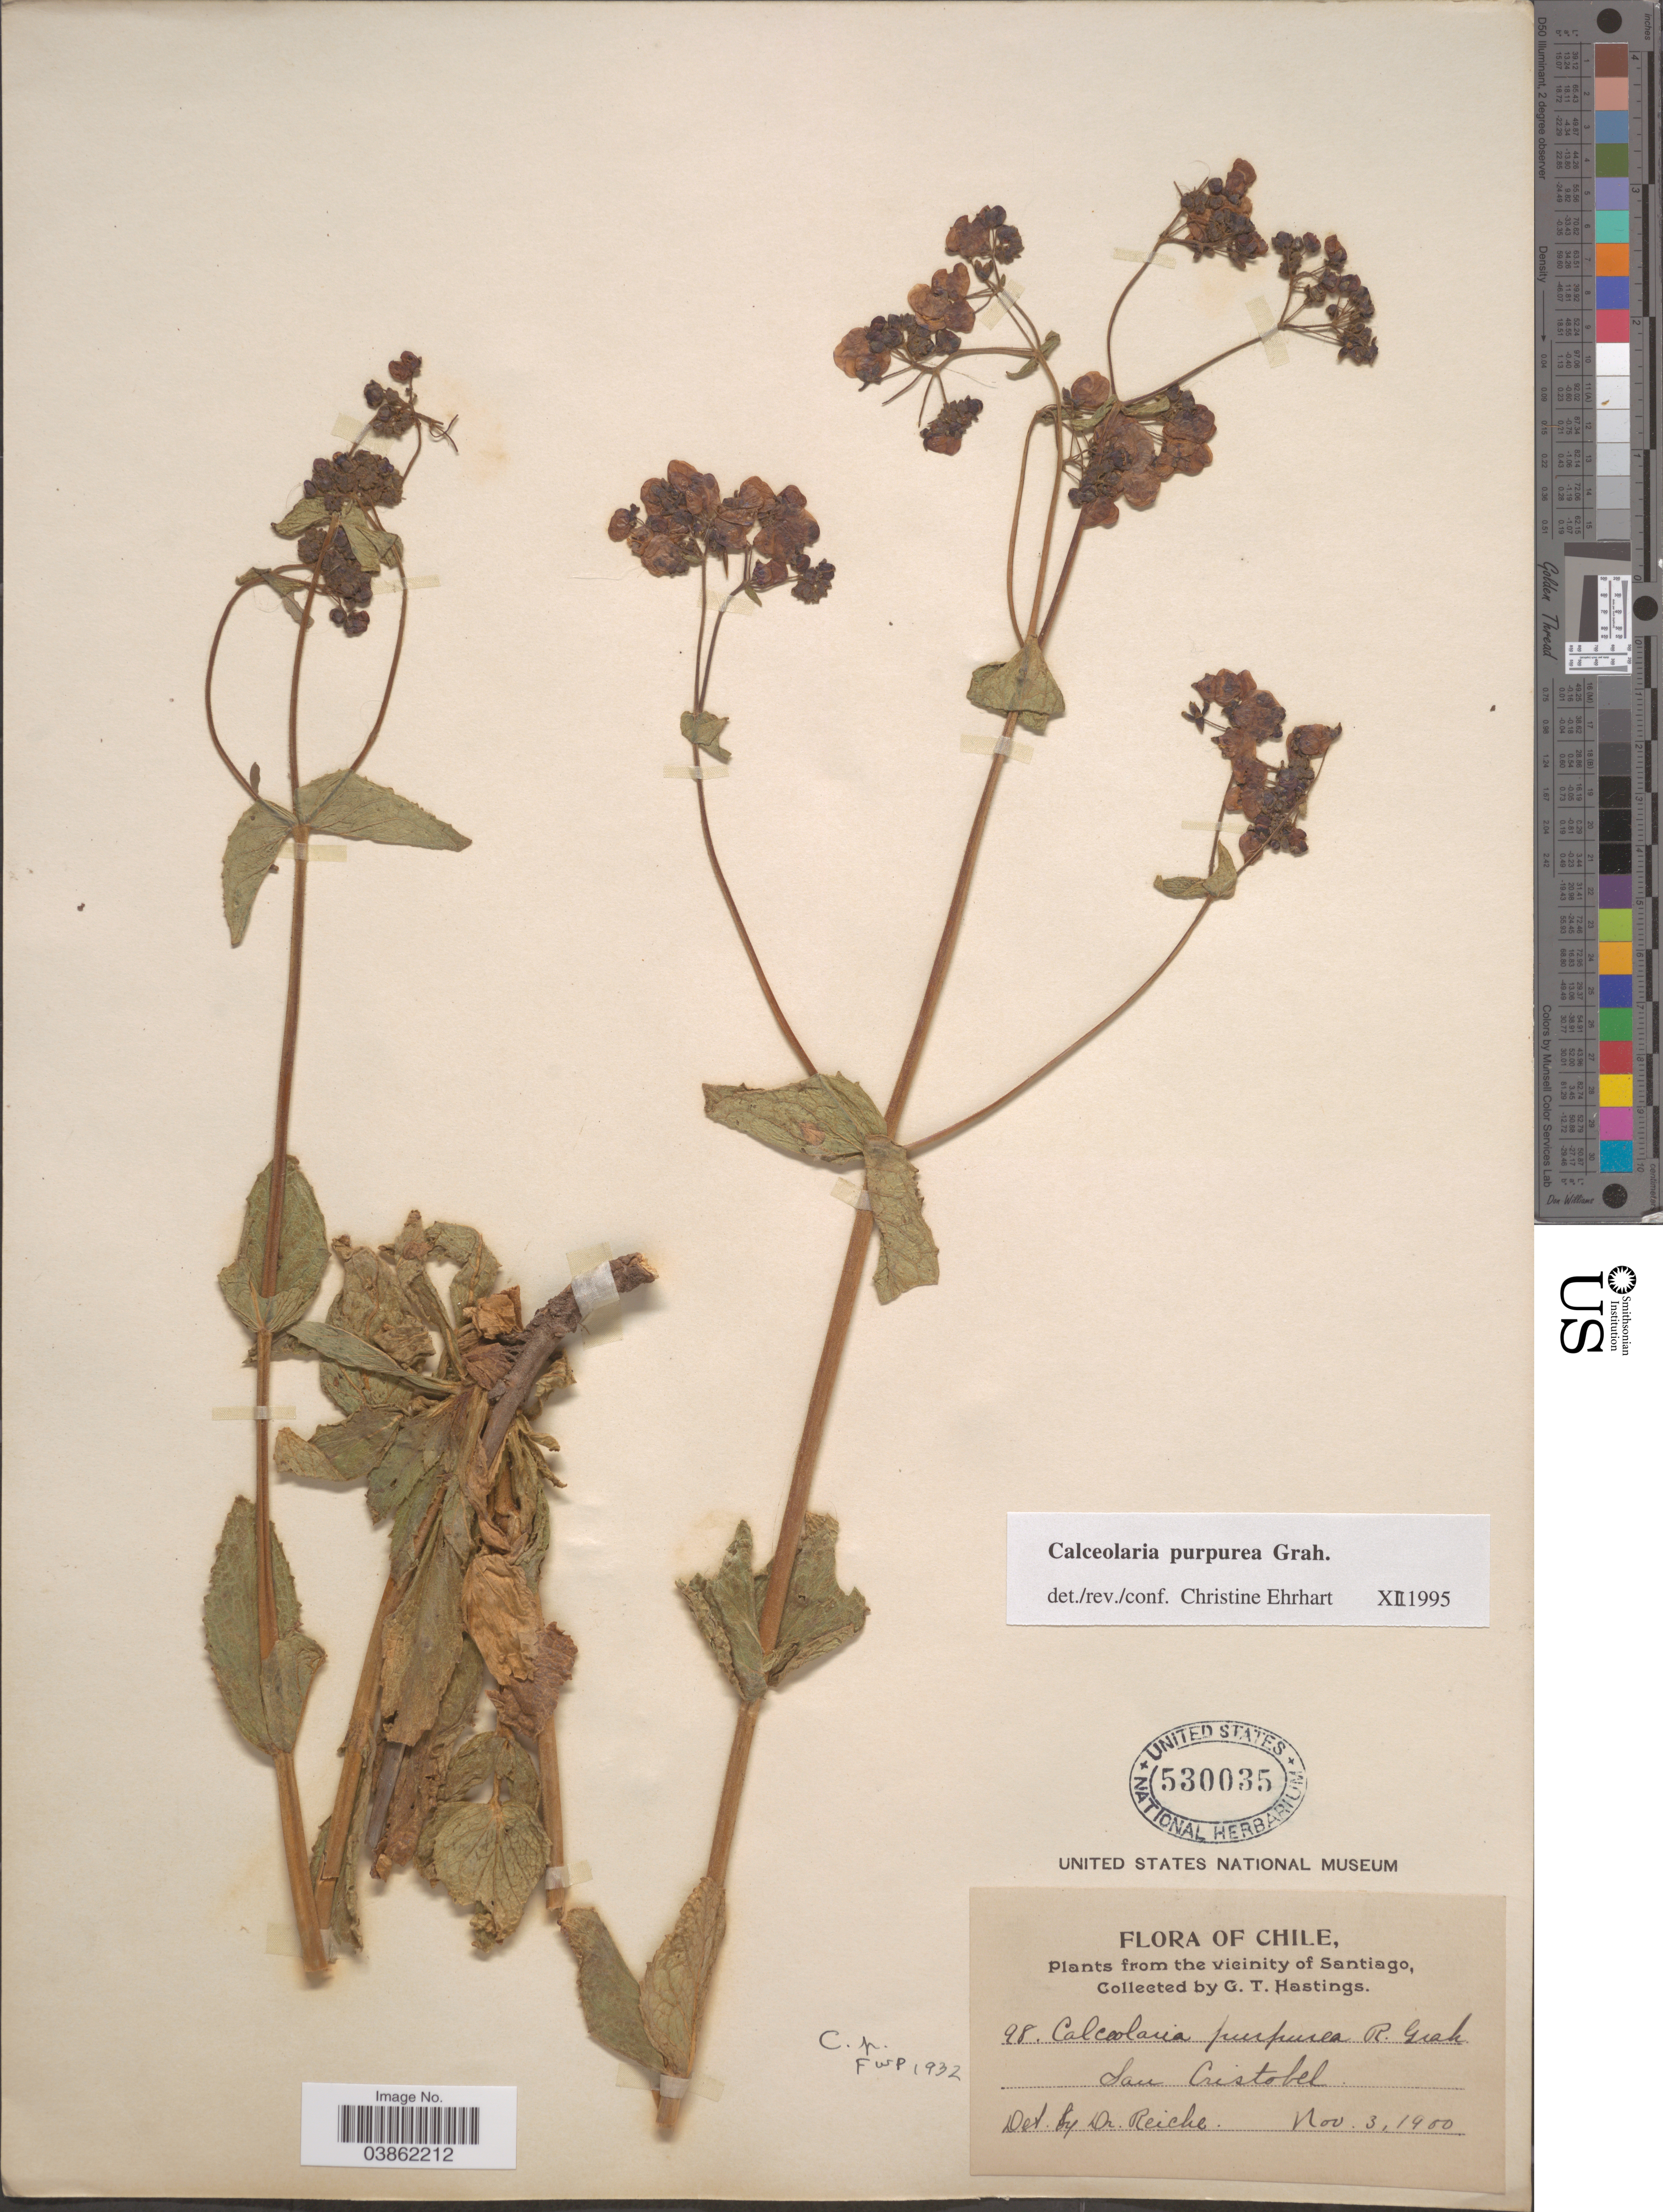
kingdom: Plantae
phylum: Tracheophyta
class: Magnoliopsida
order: Lamiales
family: Calceolariaceae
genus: Calceolaria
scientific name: Calceolaria purpurea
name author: Graham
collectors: G. Hastings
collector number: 98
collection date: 1950-11-03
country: Chile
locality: From the vicinity of Santiago. San Cristobal.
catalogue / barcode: US 530035